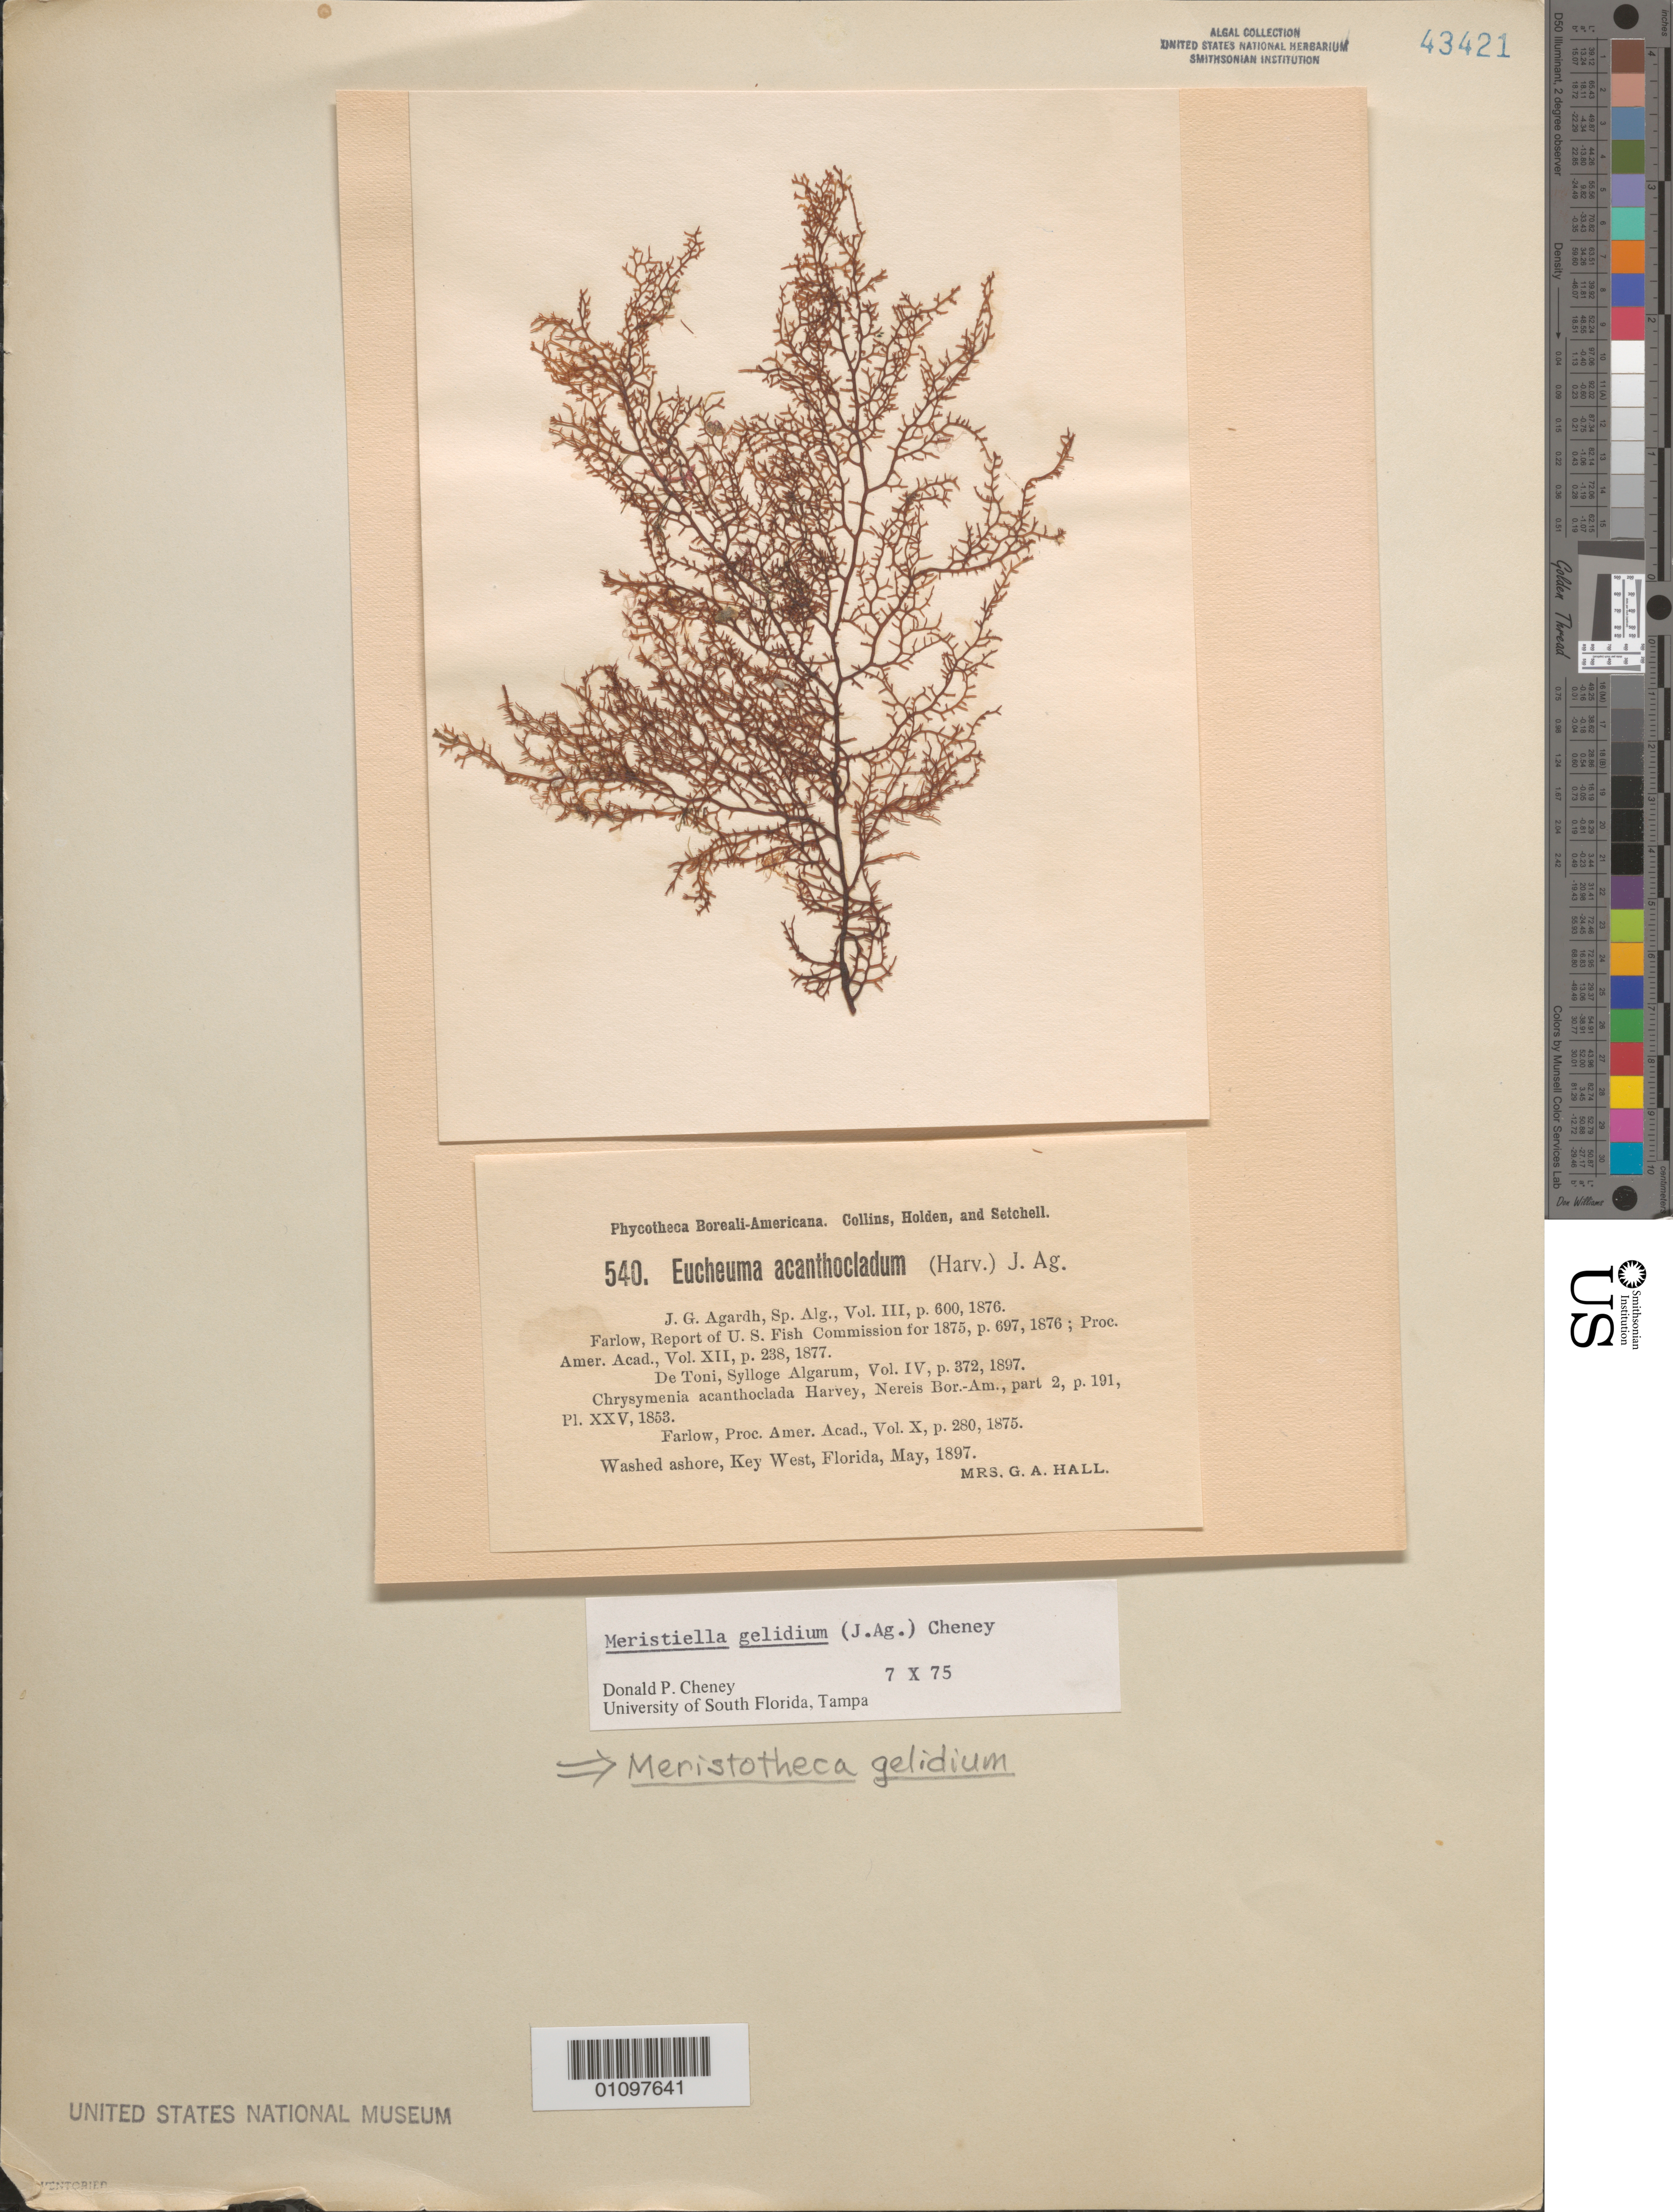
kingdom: Plantae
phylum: Rhodophyta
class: Florideophyceae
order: Gigartinales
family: Solieriaceae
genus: Meristotheca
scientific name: Meristotheca gelidium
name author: (J. Agardh) E.J. Faye & Masuda in E.J. Faye et al.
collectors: Mrs. Hall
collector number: PB-A 540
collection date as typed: May 1897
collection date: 1897-05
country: United States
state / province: Florida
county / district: Monroe County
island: Key West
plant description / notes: Collins, Holden & Setchell, Phycotheca Boreali-Americana, as Eucheuma acanthocladum (Harv.) J. Ag.; det. by D.P. Cheney as Meristiella gelidium; genus unpublished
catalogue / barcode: US 43421